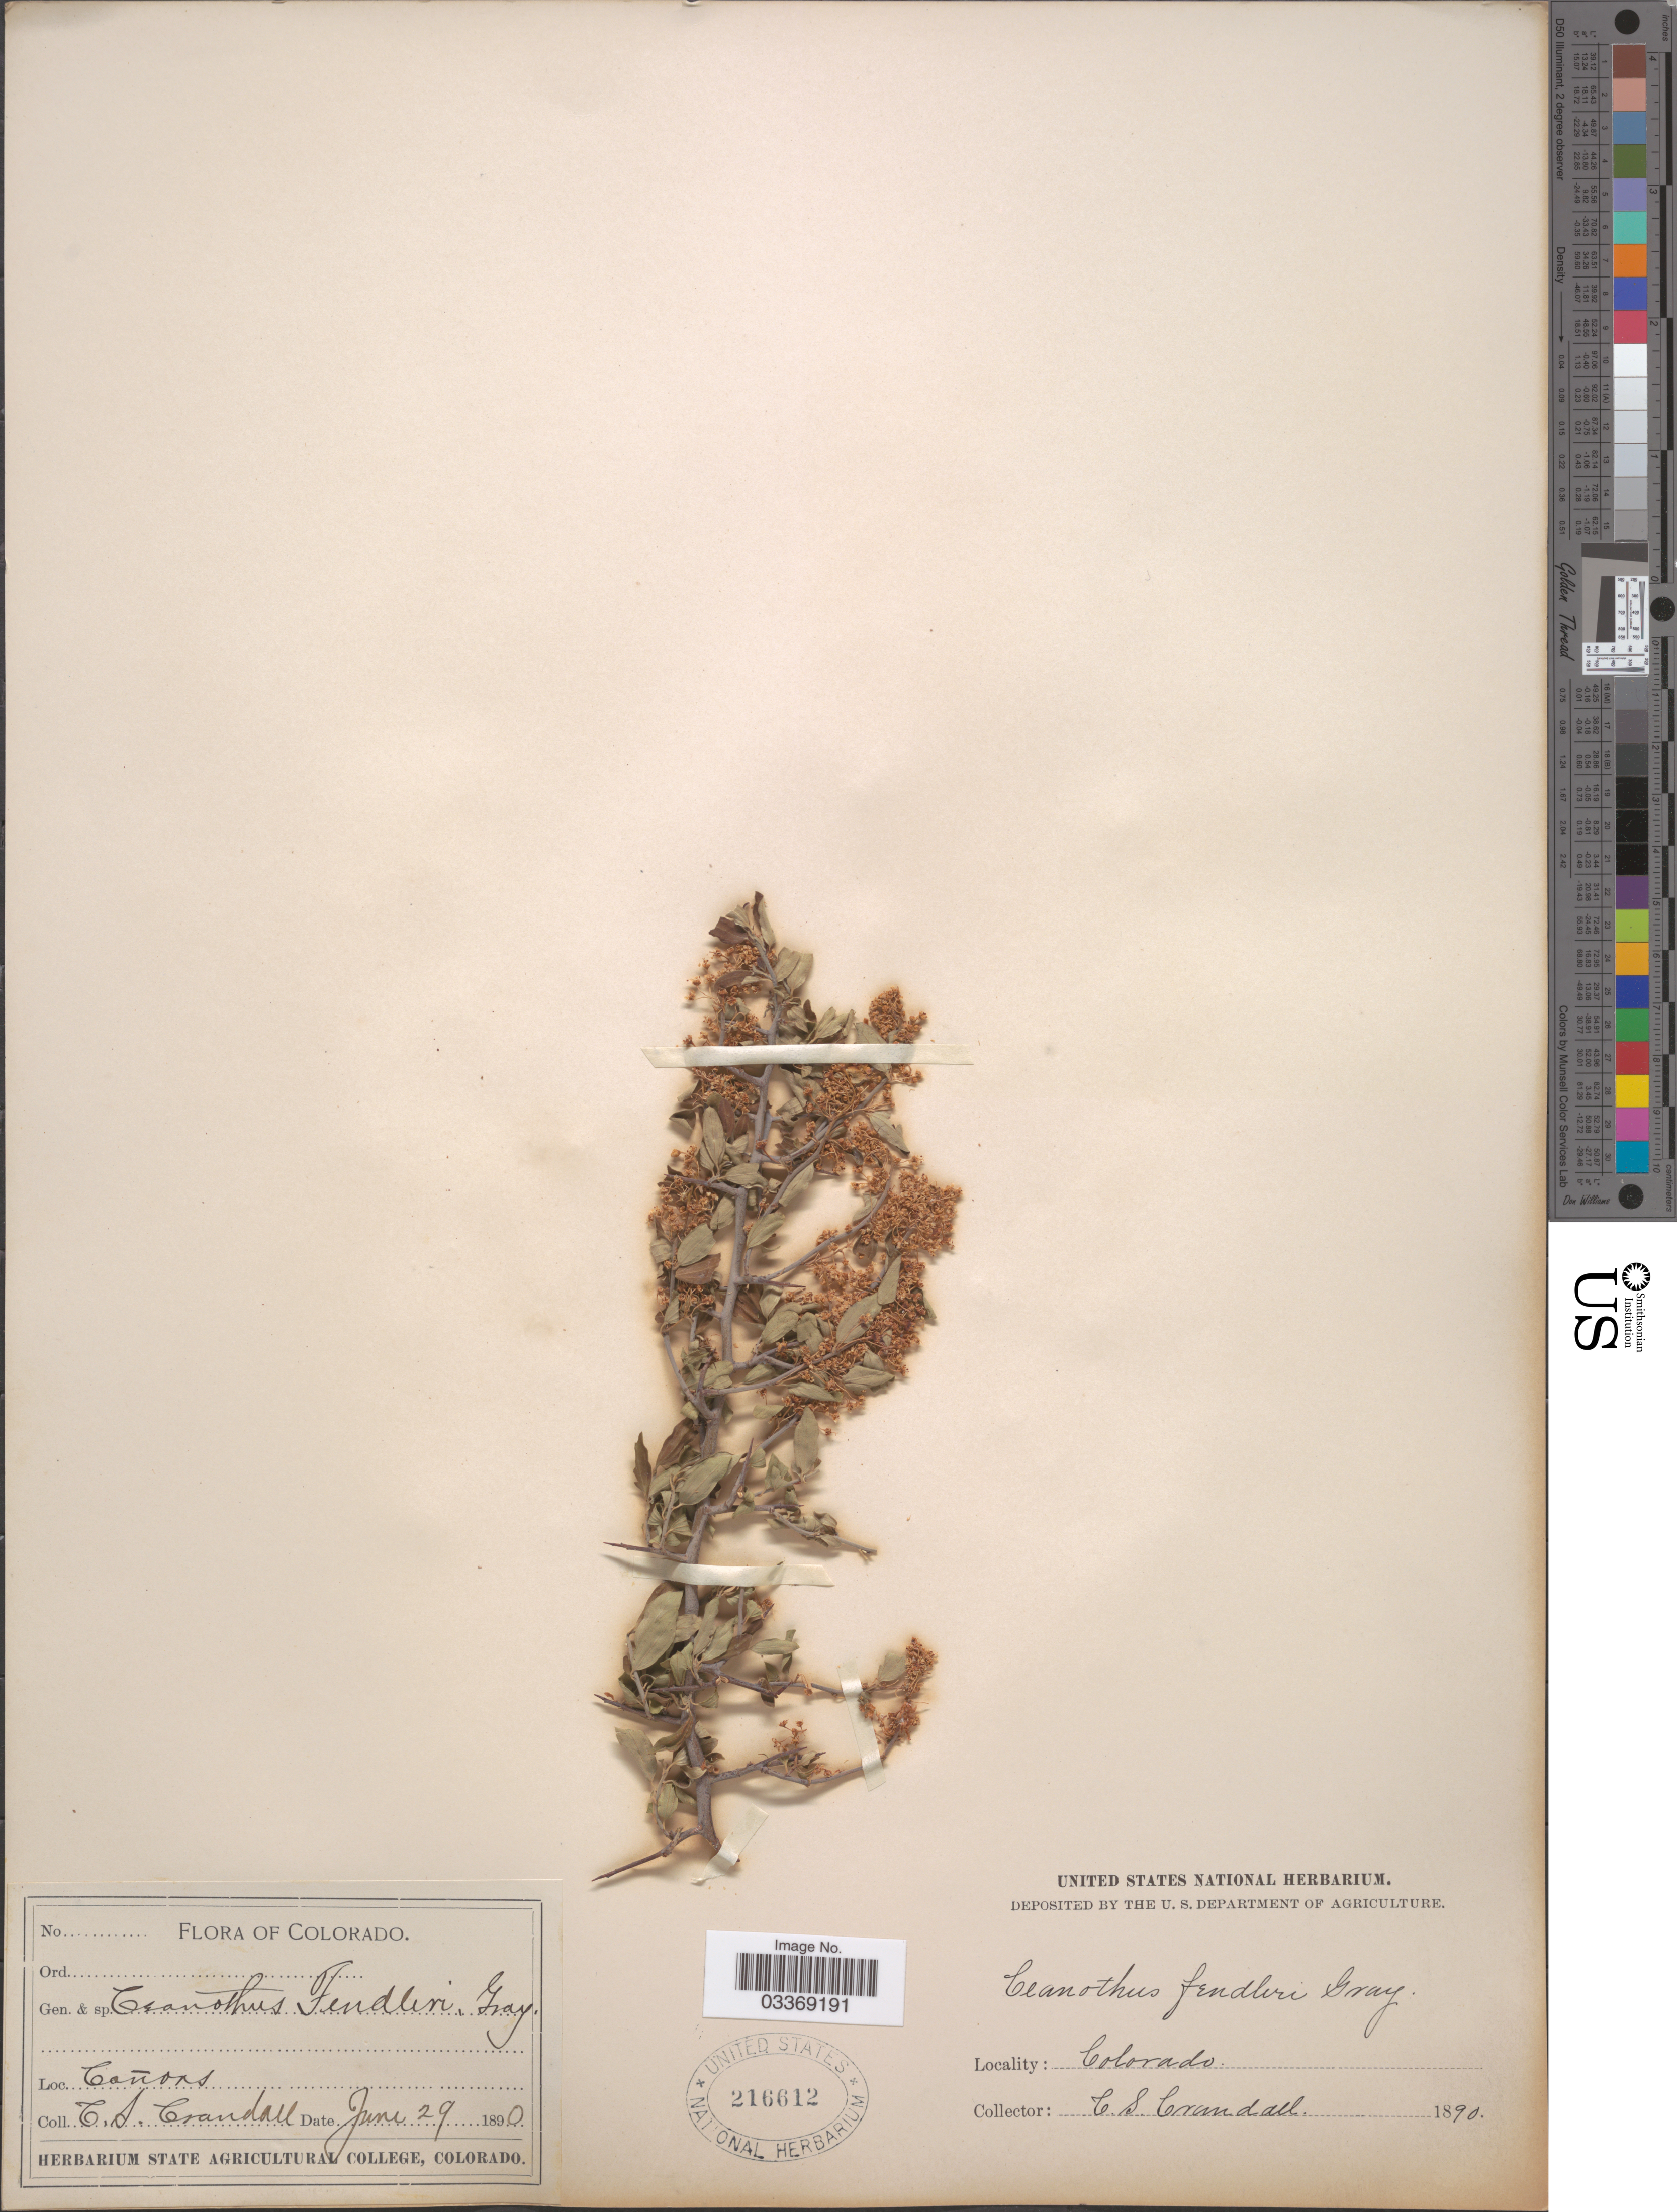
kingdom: Plantae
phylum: Tracheophyta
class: Magnoliopsida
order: Rosales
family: Rhamnaceae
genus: Ceanothus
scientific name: Ceanothus fendleri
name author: A. Gray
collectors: C. Crandall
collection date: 1890-06-29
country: United States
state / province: Colorado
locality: Cañons.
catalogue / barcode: US 216612